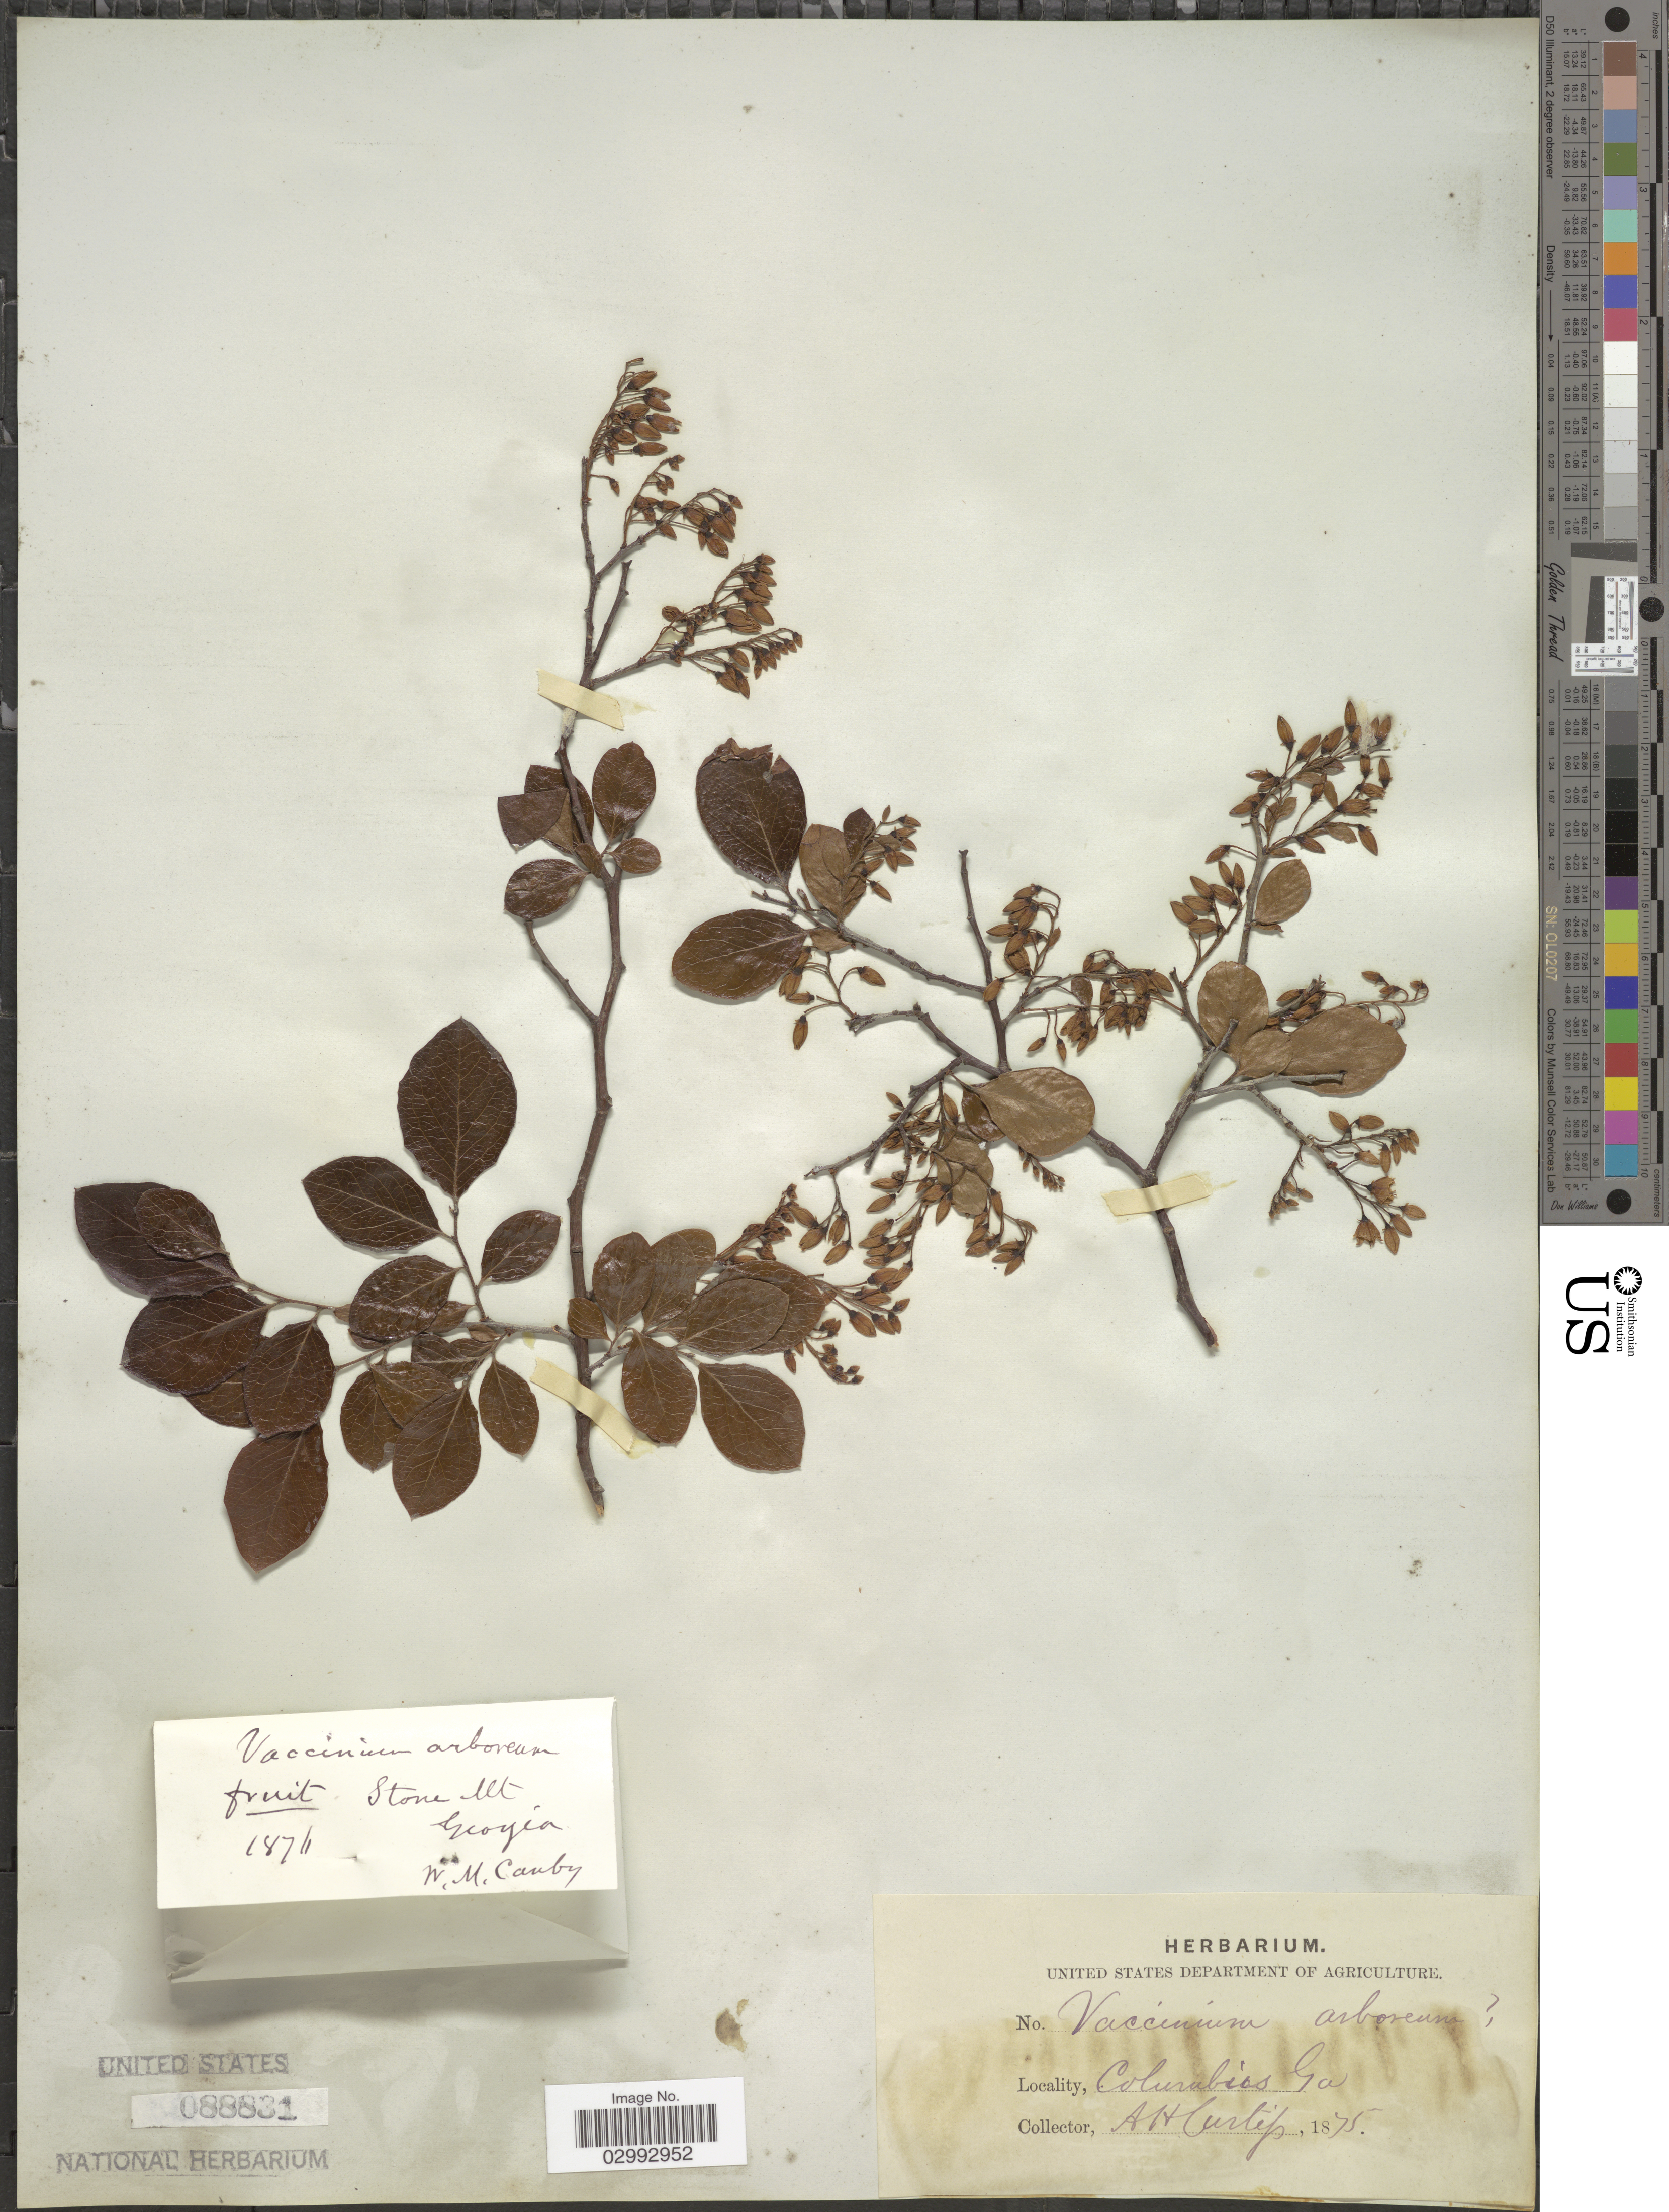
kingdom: Plantae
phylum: Tracheophyta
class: Magnoliopsida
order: Ericales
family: Ericaceae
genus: Batodendron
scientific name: Batodendron arboreum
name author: Nutt.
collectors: A. H. Curtiss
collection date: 1875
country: United States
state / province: Georgia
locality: Columbus.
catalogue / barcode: US 88831